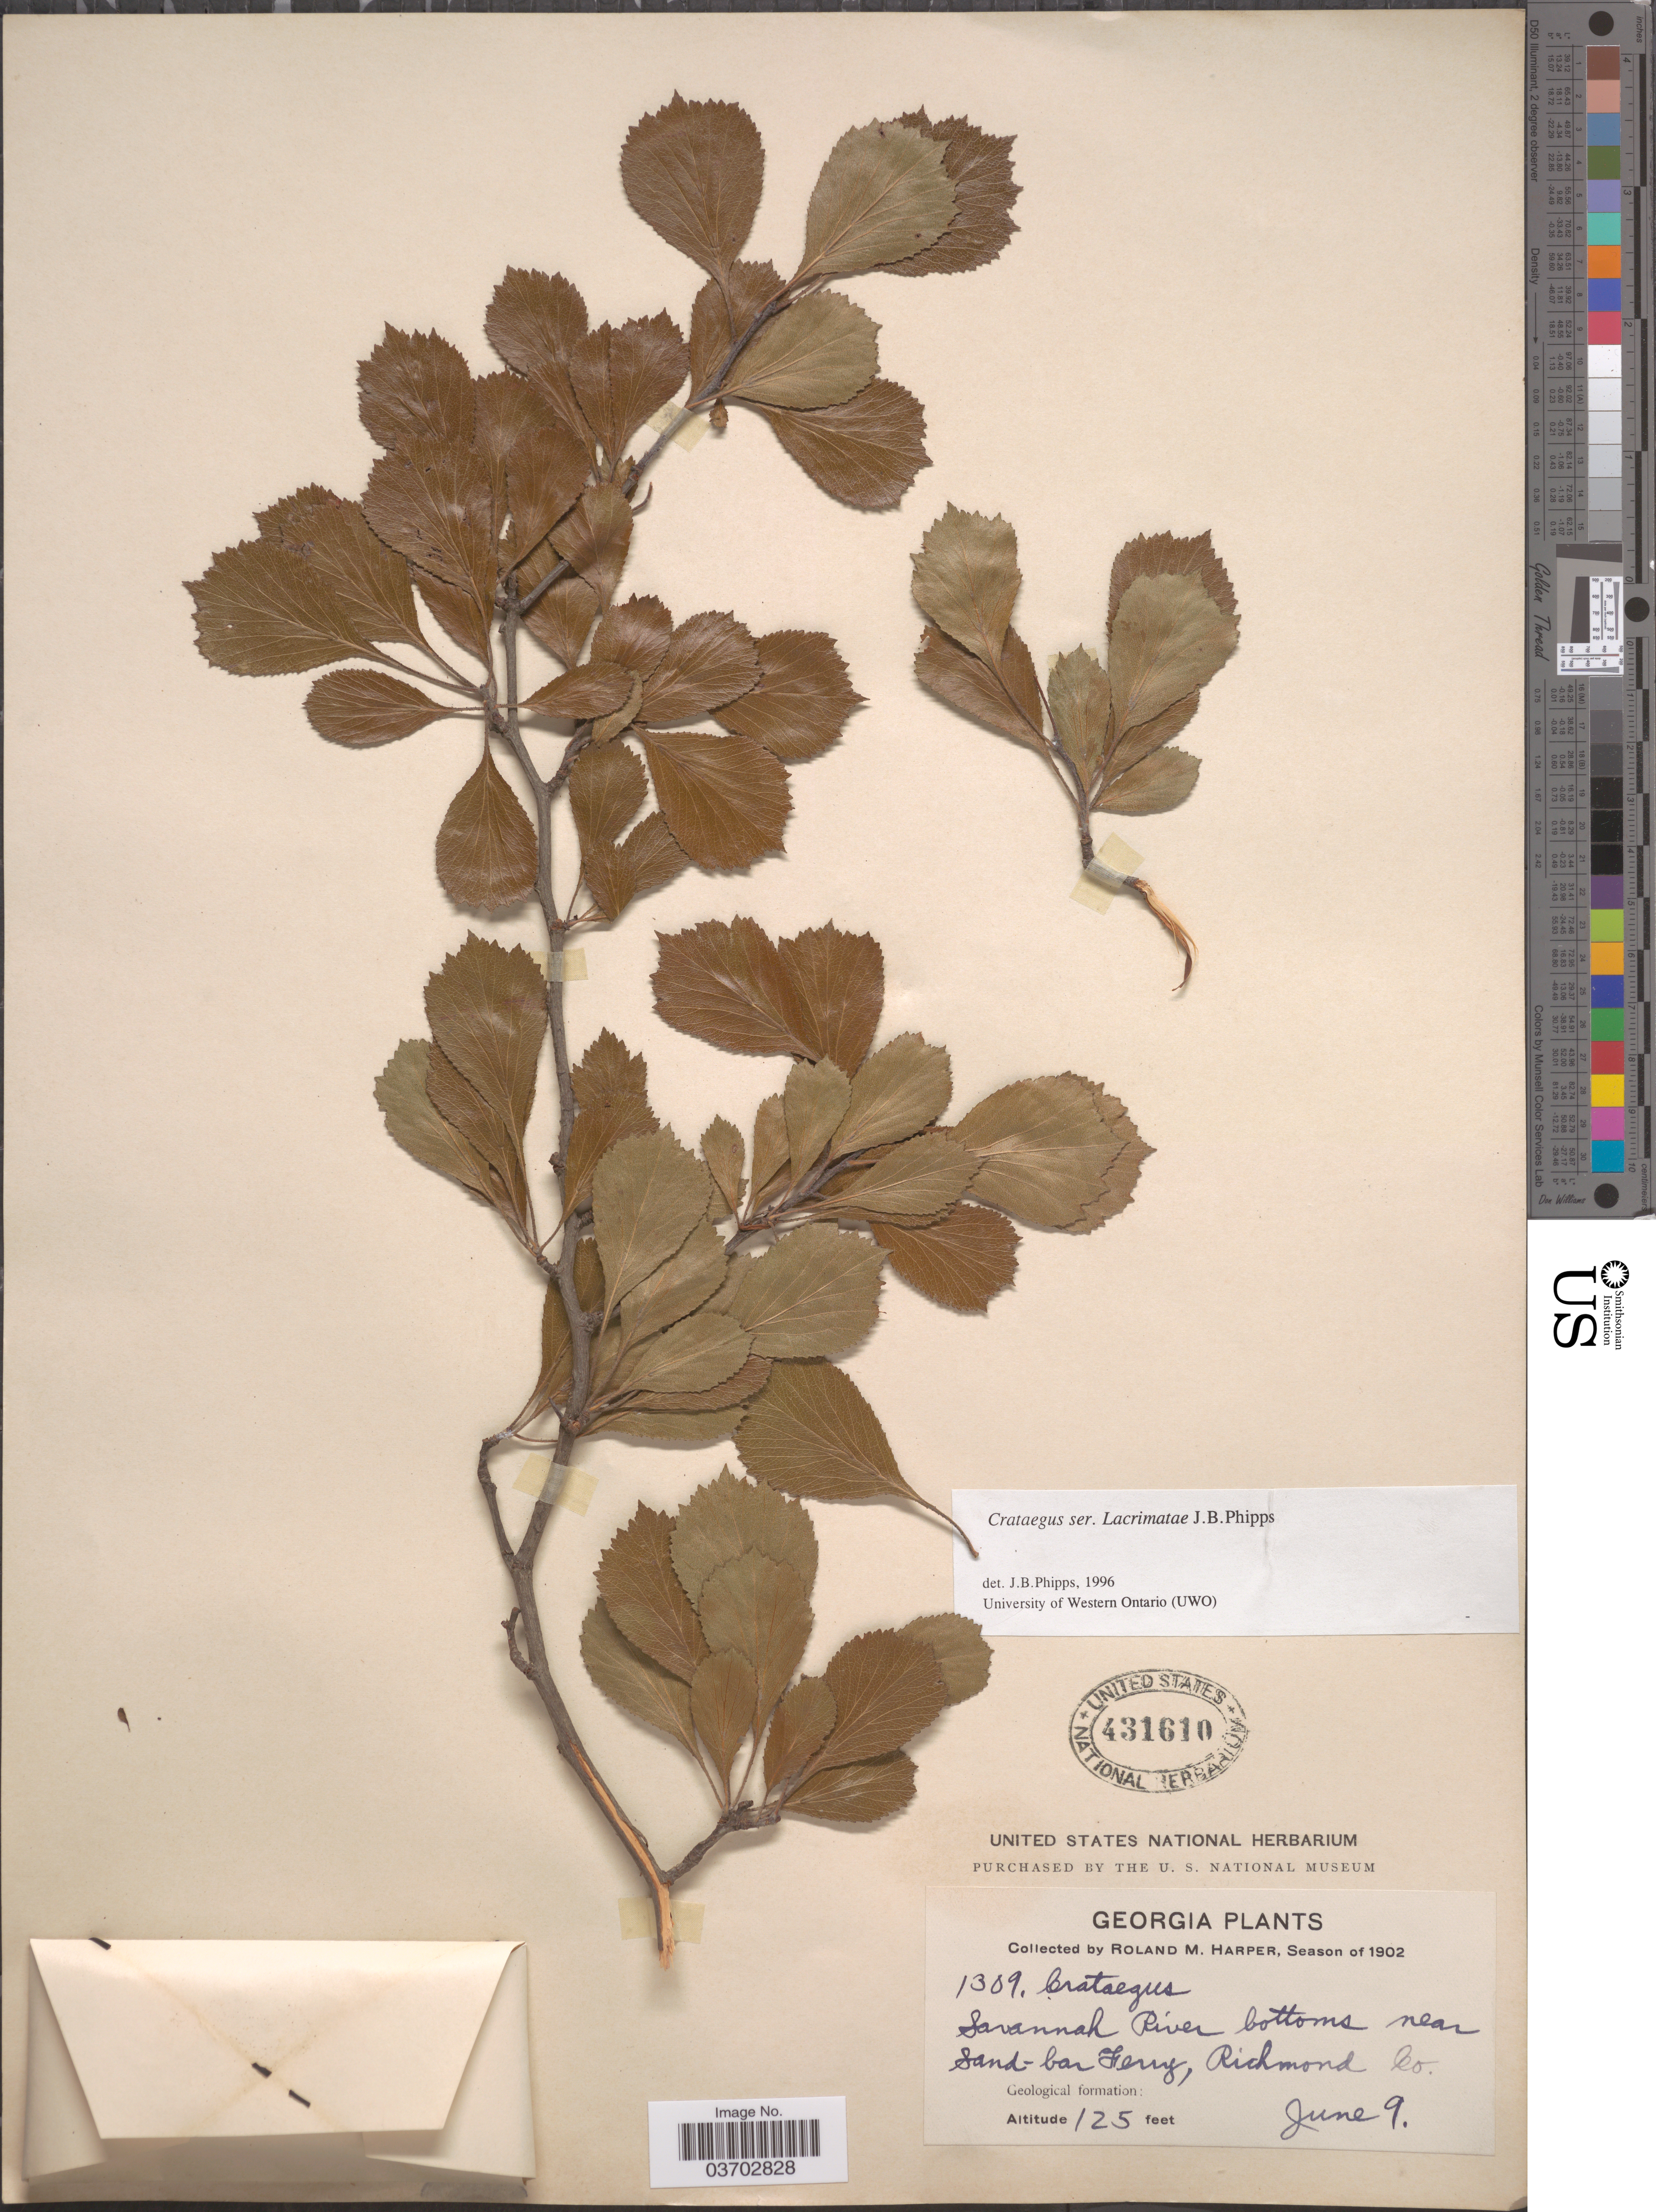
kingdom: Plantae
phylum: Tracheophyta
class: Magnoliopsida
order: Rosales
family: Rosaceae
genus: Crataegus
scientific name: Crataegus sp.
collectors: R. M. Harper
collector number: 1309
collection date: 1902-06-09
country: United States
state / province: Georgia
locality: Savannah River bottoms near Sand-bar Ferry, Richmond Co.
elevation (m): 38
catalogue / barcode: US 431610